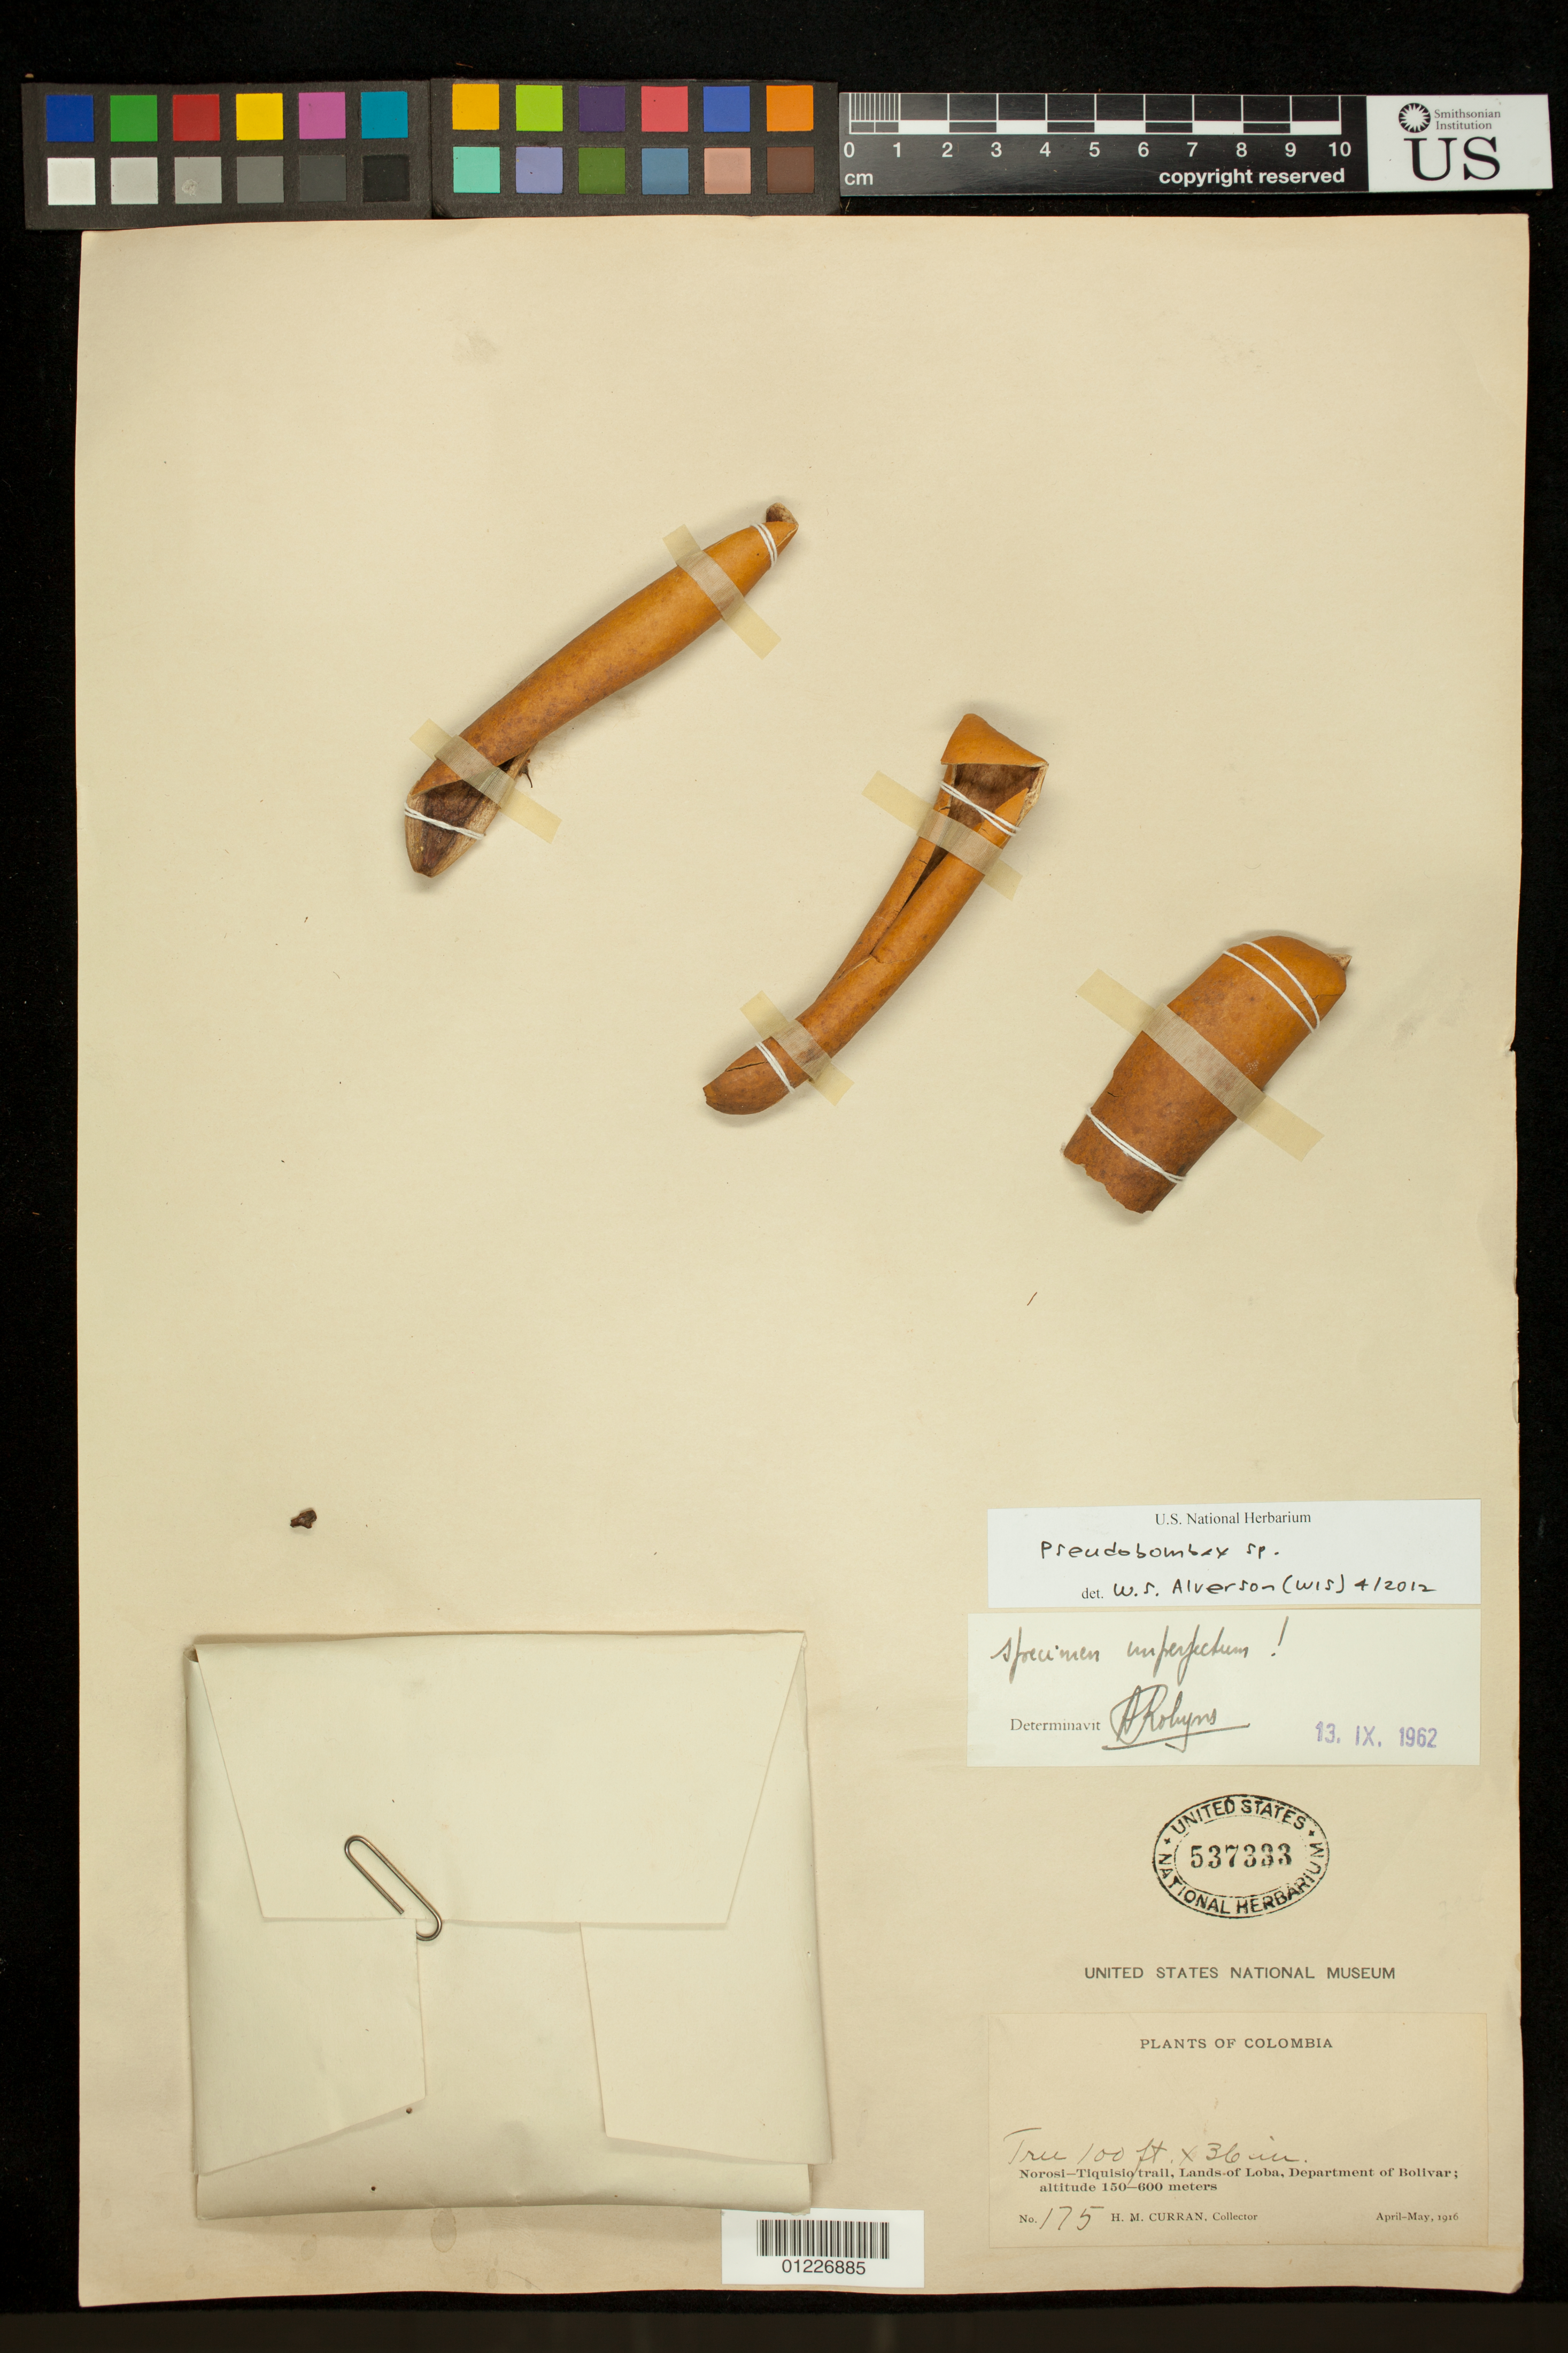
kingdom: Plantae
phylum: Tracheophyta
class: Magnoliopsida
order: Malvales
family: Malvaceae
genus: Pseudobombax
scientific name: Pseudobombax sp.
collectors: H. M. Curran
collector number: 175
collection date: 1916-04/1916-05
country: Colombia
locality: Norosi-Tiquisio Trail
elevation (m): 150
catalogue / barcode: US 537333